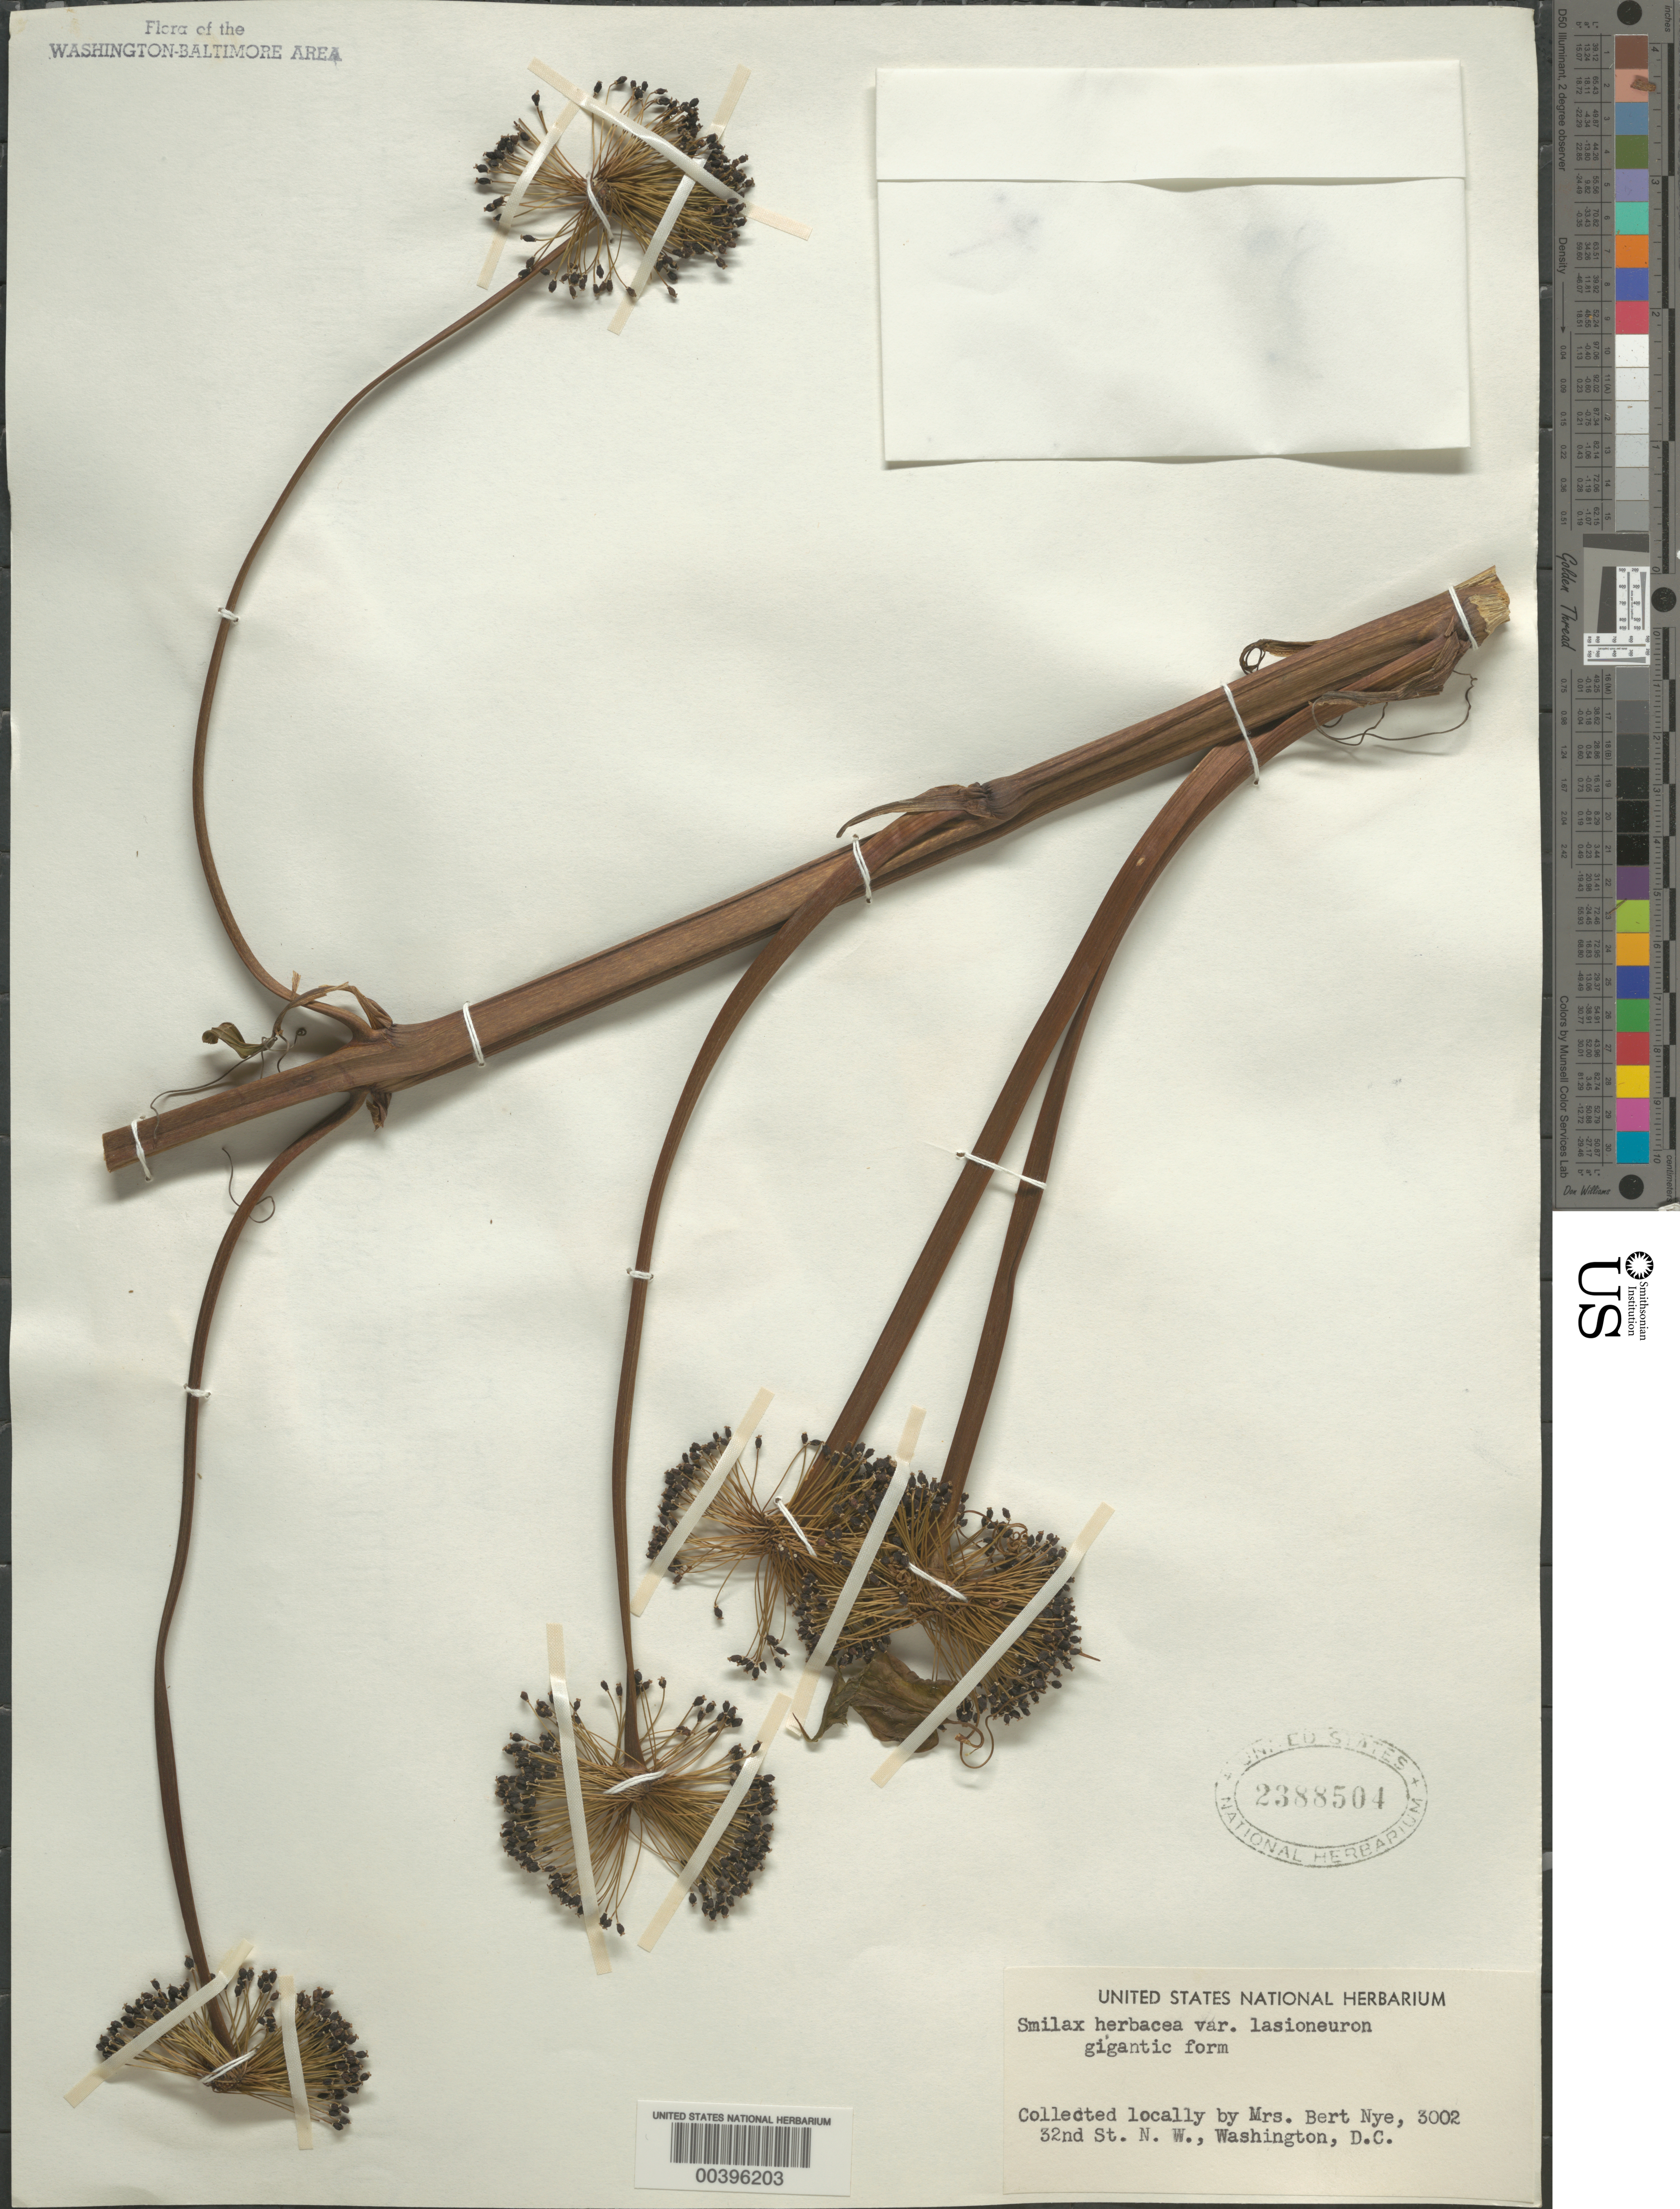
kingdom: Plantae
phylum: Tracheophyta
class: Liliopsida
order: Liliales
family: Smilacaceae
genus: Smilax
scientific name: Smilax herbacea var. lasioneuron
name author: (Hook.) A. DC.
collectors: B. Nye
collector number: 3002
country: United States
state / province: District of Columbia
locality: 32nd St.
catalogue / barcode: US 2388504